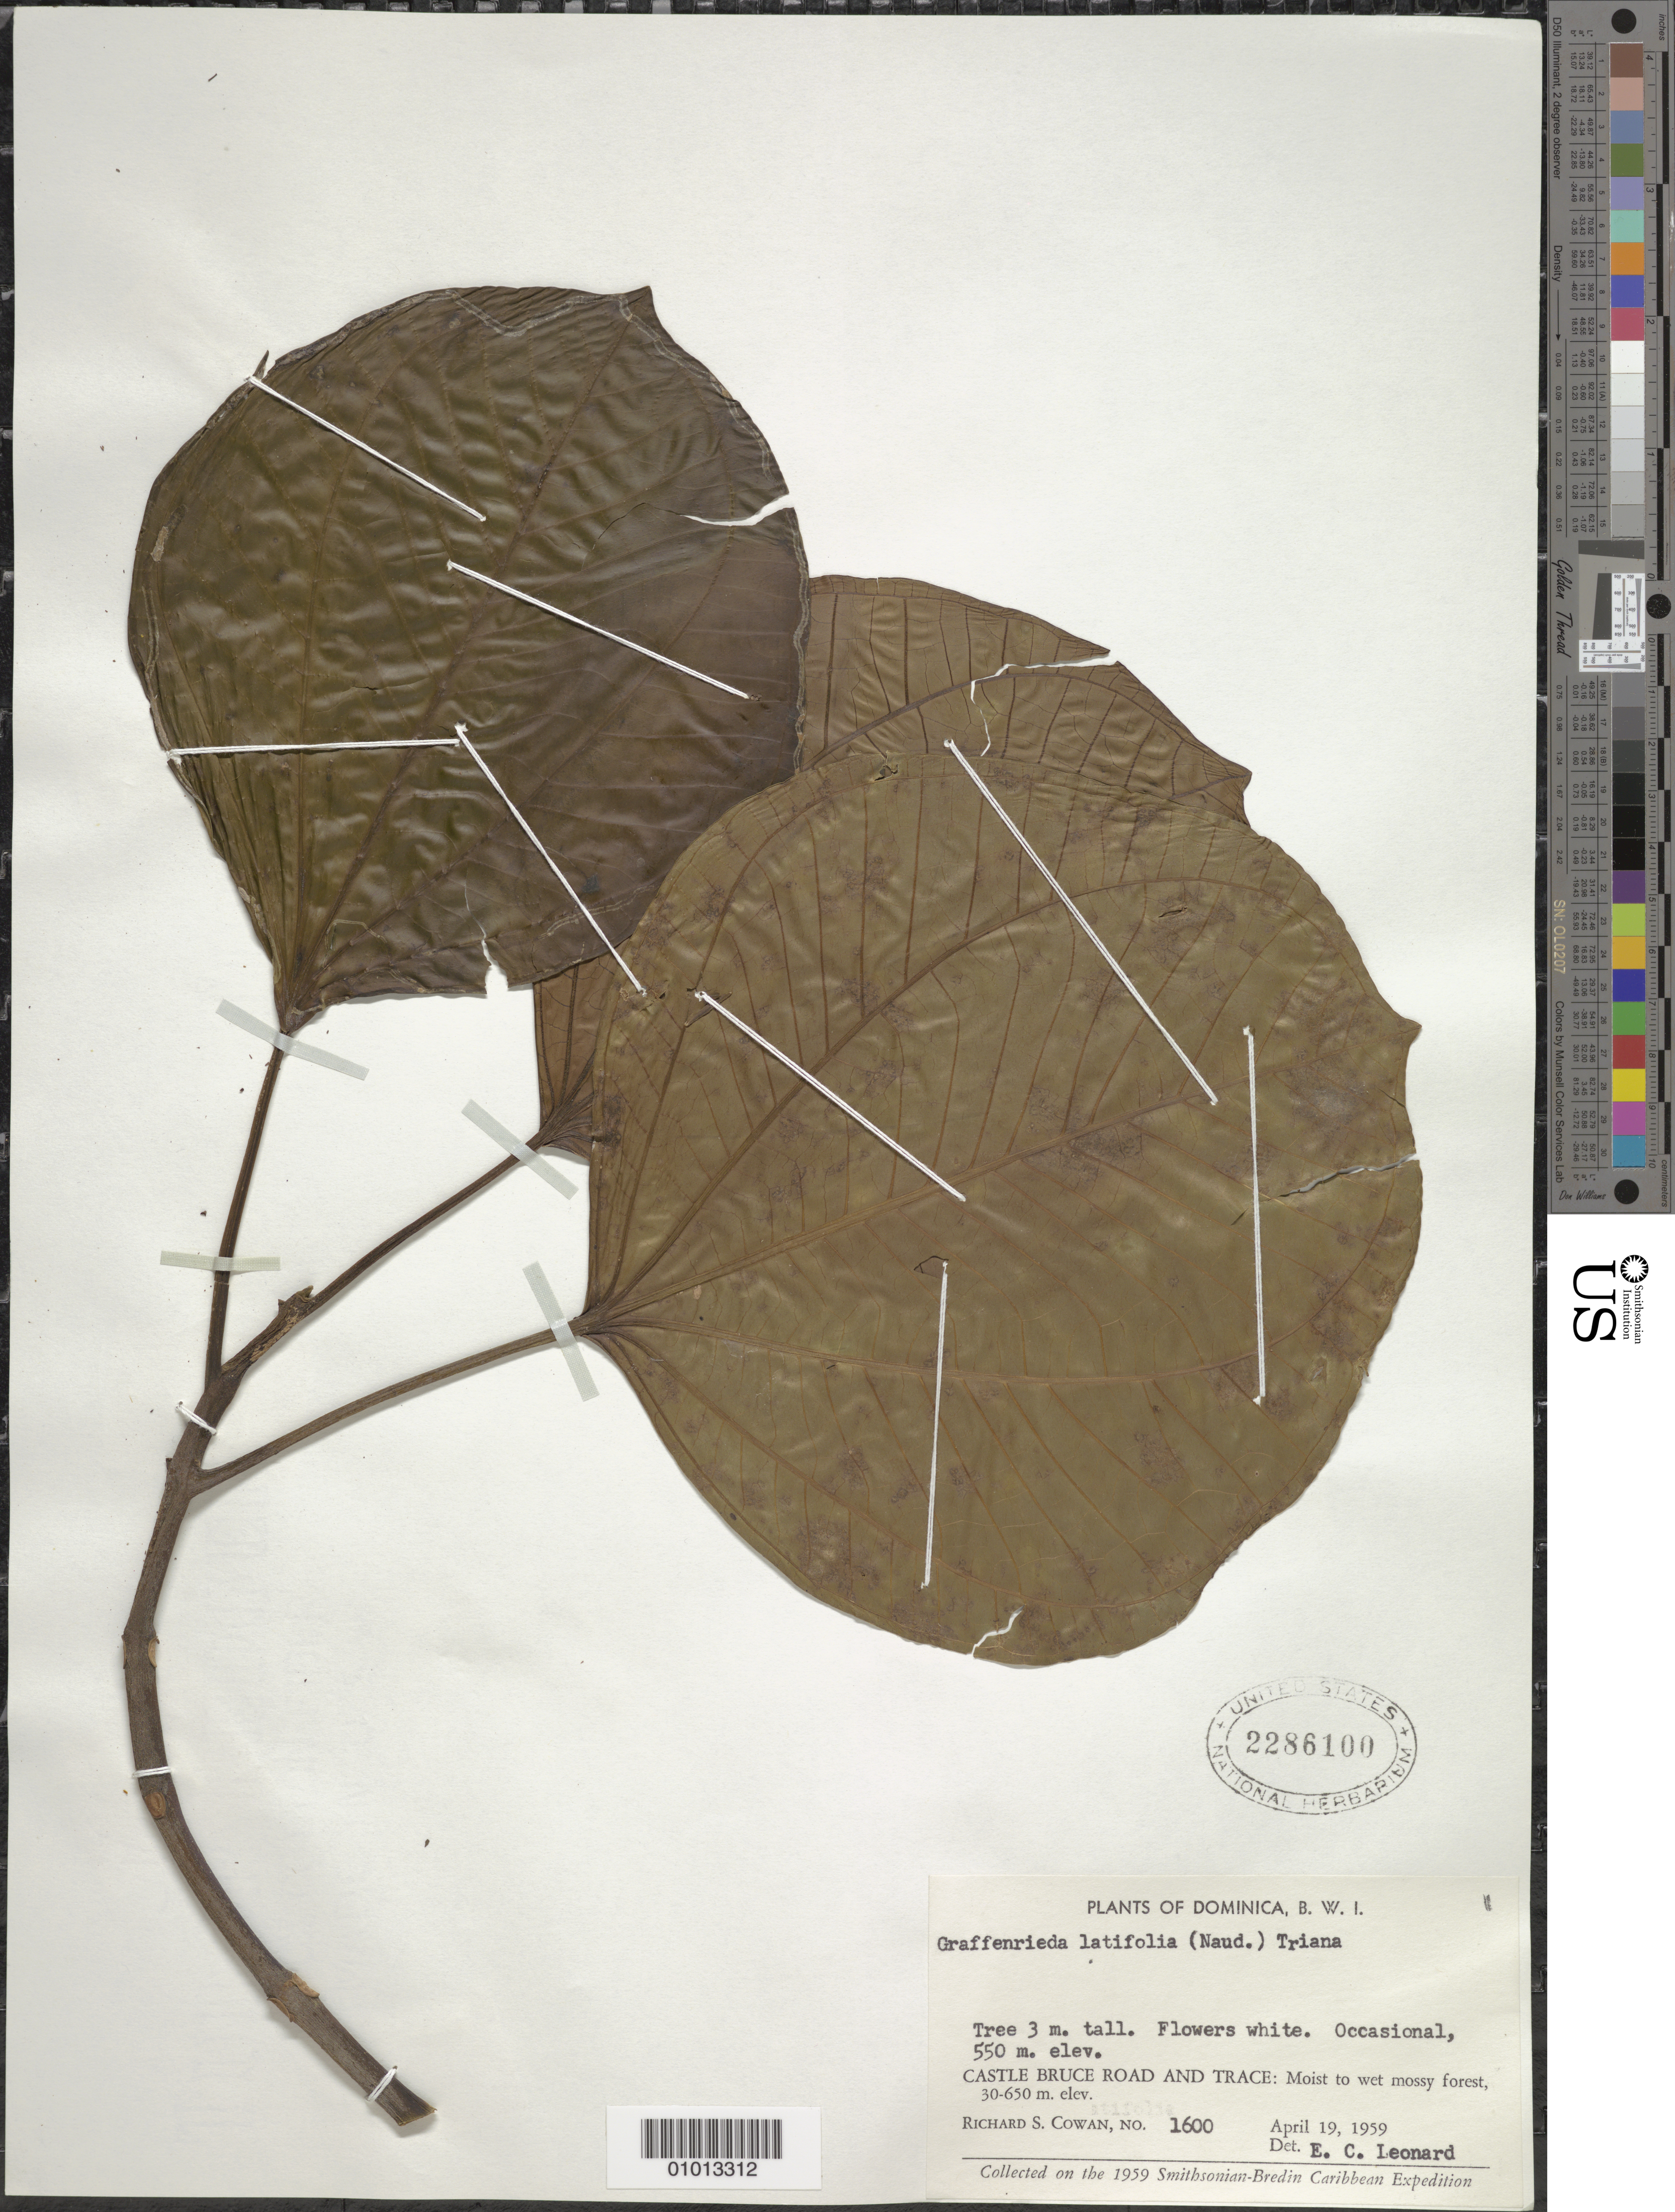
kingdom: Plantae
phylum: Tracheophyta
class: Magnoliopsida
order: Myrtales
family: Melastomataceae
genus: Graffenrieda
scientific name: Graffenrieda latifolia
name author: (Naudin) Triana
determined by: Leonard, Emery C., (US)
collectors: R. S. Cowan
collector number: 1600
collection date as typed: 19 Apr 1959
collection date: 1959-04-19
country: Dominica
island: Dominica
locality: Castle Bruce Road and Trace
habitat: Moist to wet mossy forest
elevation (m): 550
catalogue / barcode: US 2286100